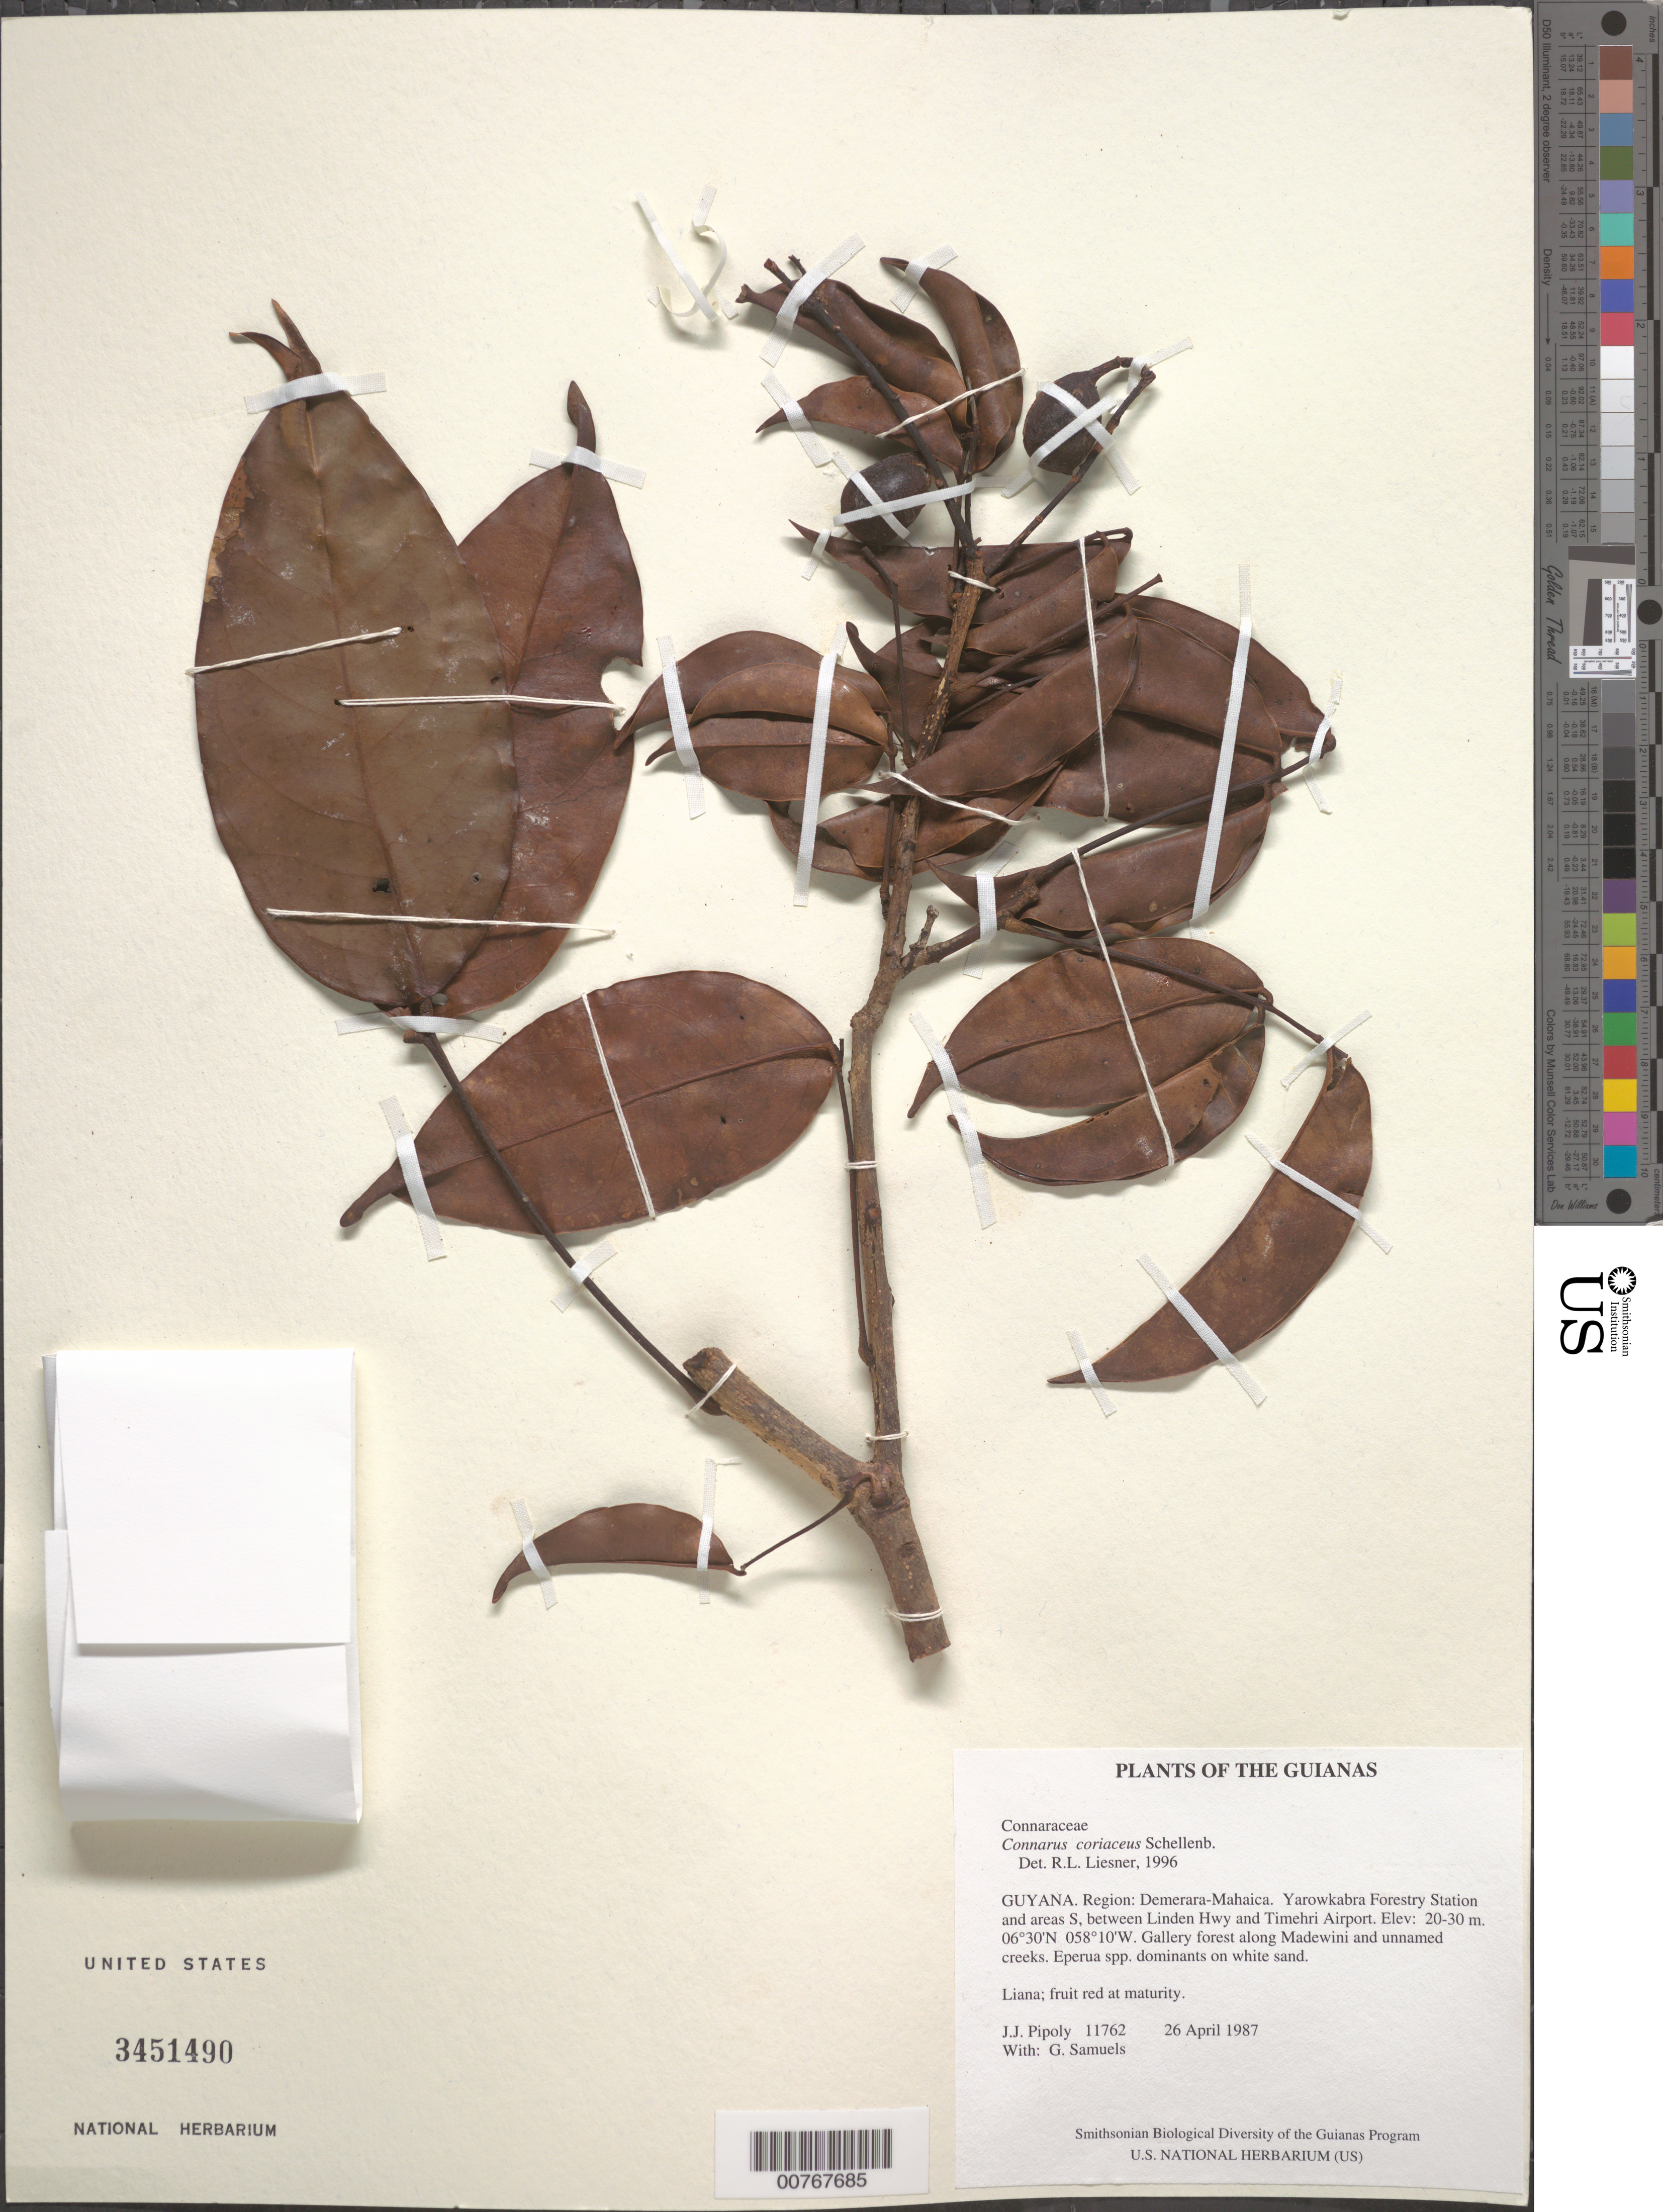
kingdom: Plantae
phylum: Tracheophyta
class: Magnoliopsida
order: Oxalidales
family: Connaraceae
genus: Connarus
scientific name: Connarus coriaceus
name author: G. Schellenb.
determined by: Liesner, R. L.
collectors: J. J. Pipoly & G. Bacchus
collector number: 11762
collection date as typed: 26 April 1987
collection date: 1987-04-26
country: Guyana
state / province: Demerara-Mahaica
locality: Yarowkabra Forestry Station and areas S, between Linden Hwy and Timehri Airport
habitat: Gallery forest along Madewini and unnamed creeks. Eperua spp. dominants on white sand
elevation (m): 20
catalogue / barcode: US 3451490